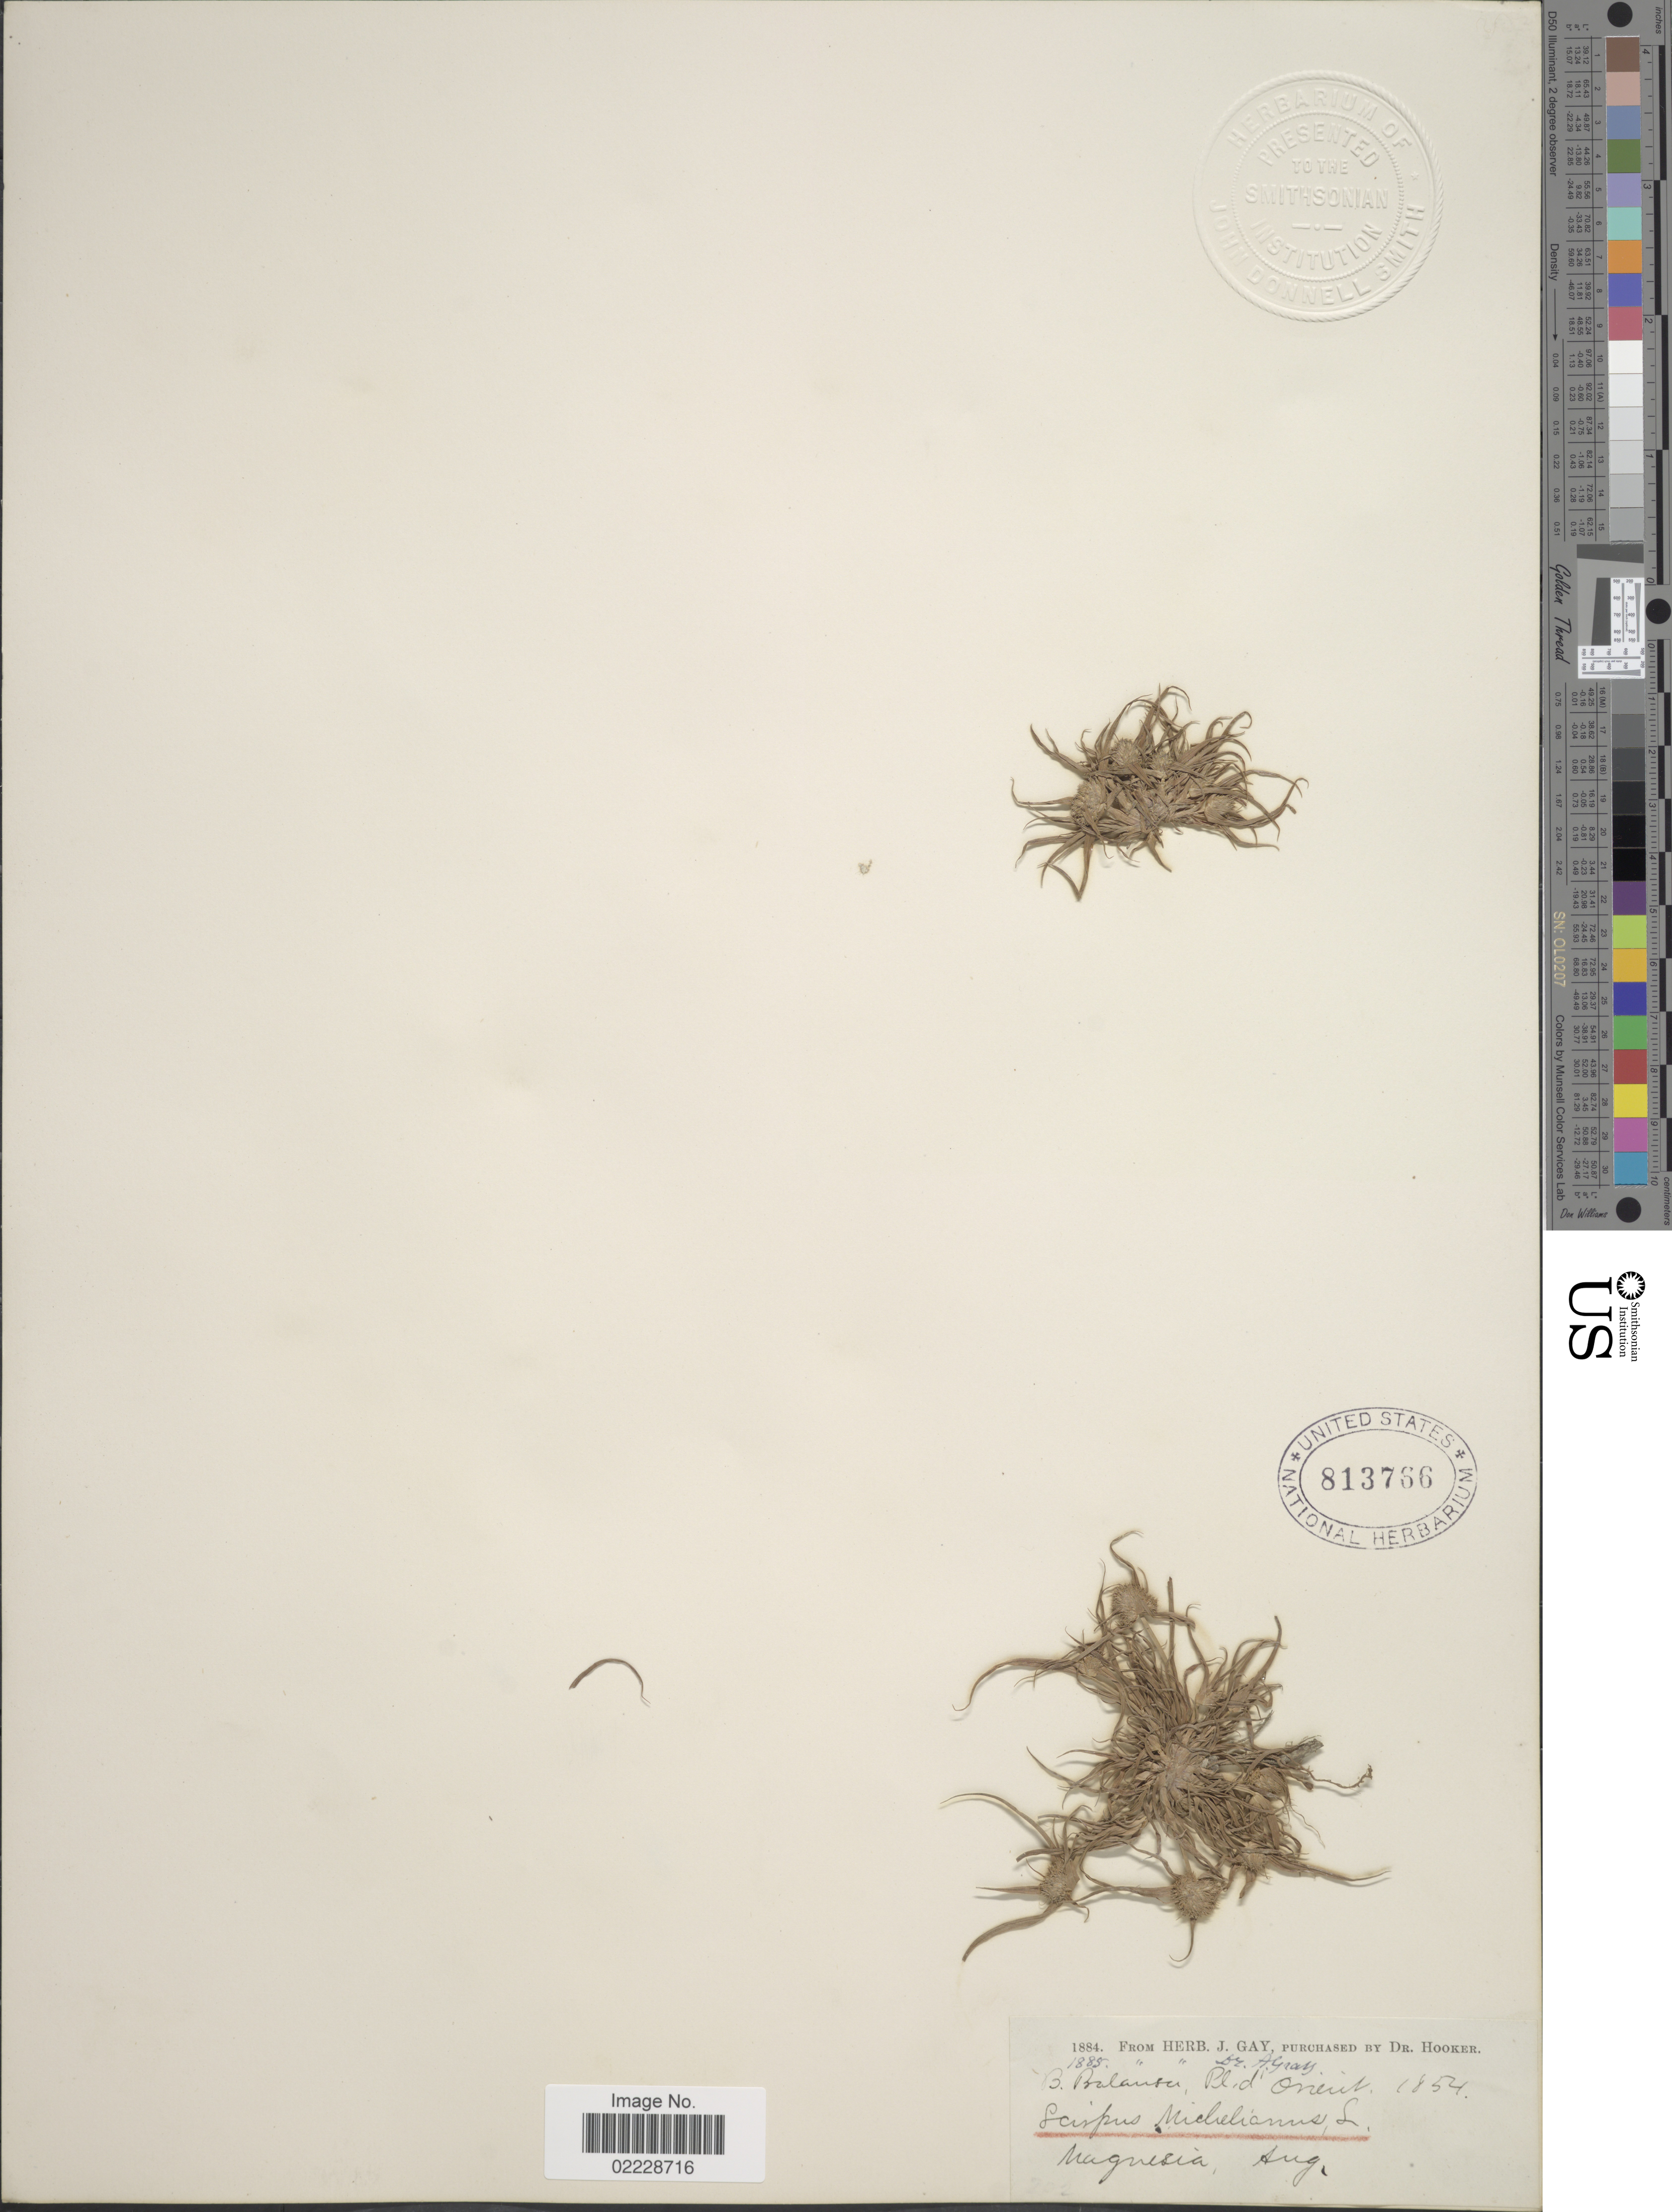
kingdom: Plantae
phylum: Tracheophyta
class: Liliopsida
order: Poales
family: Cyperaceae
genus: Cyperus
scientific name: Cyperus michelianus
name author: (L.) Delile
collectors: B. Balansa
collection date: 1854-08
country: Turkey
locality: D'Orient, Magnesia.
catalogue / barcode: US 813766